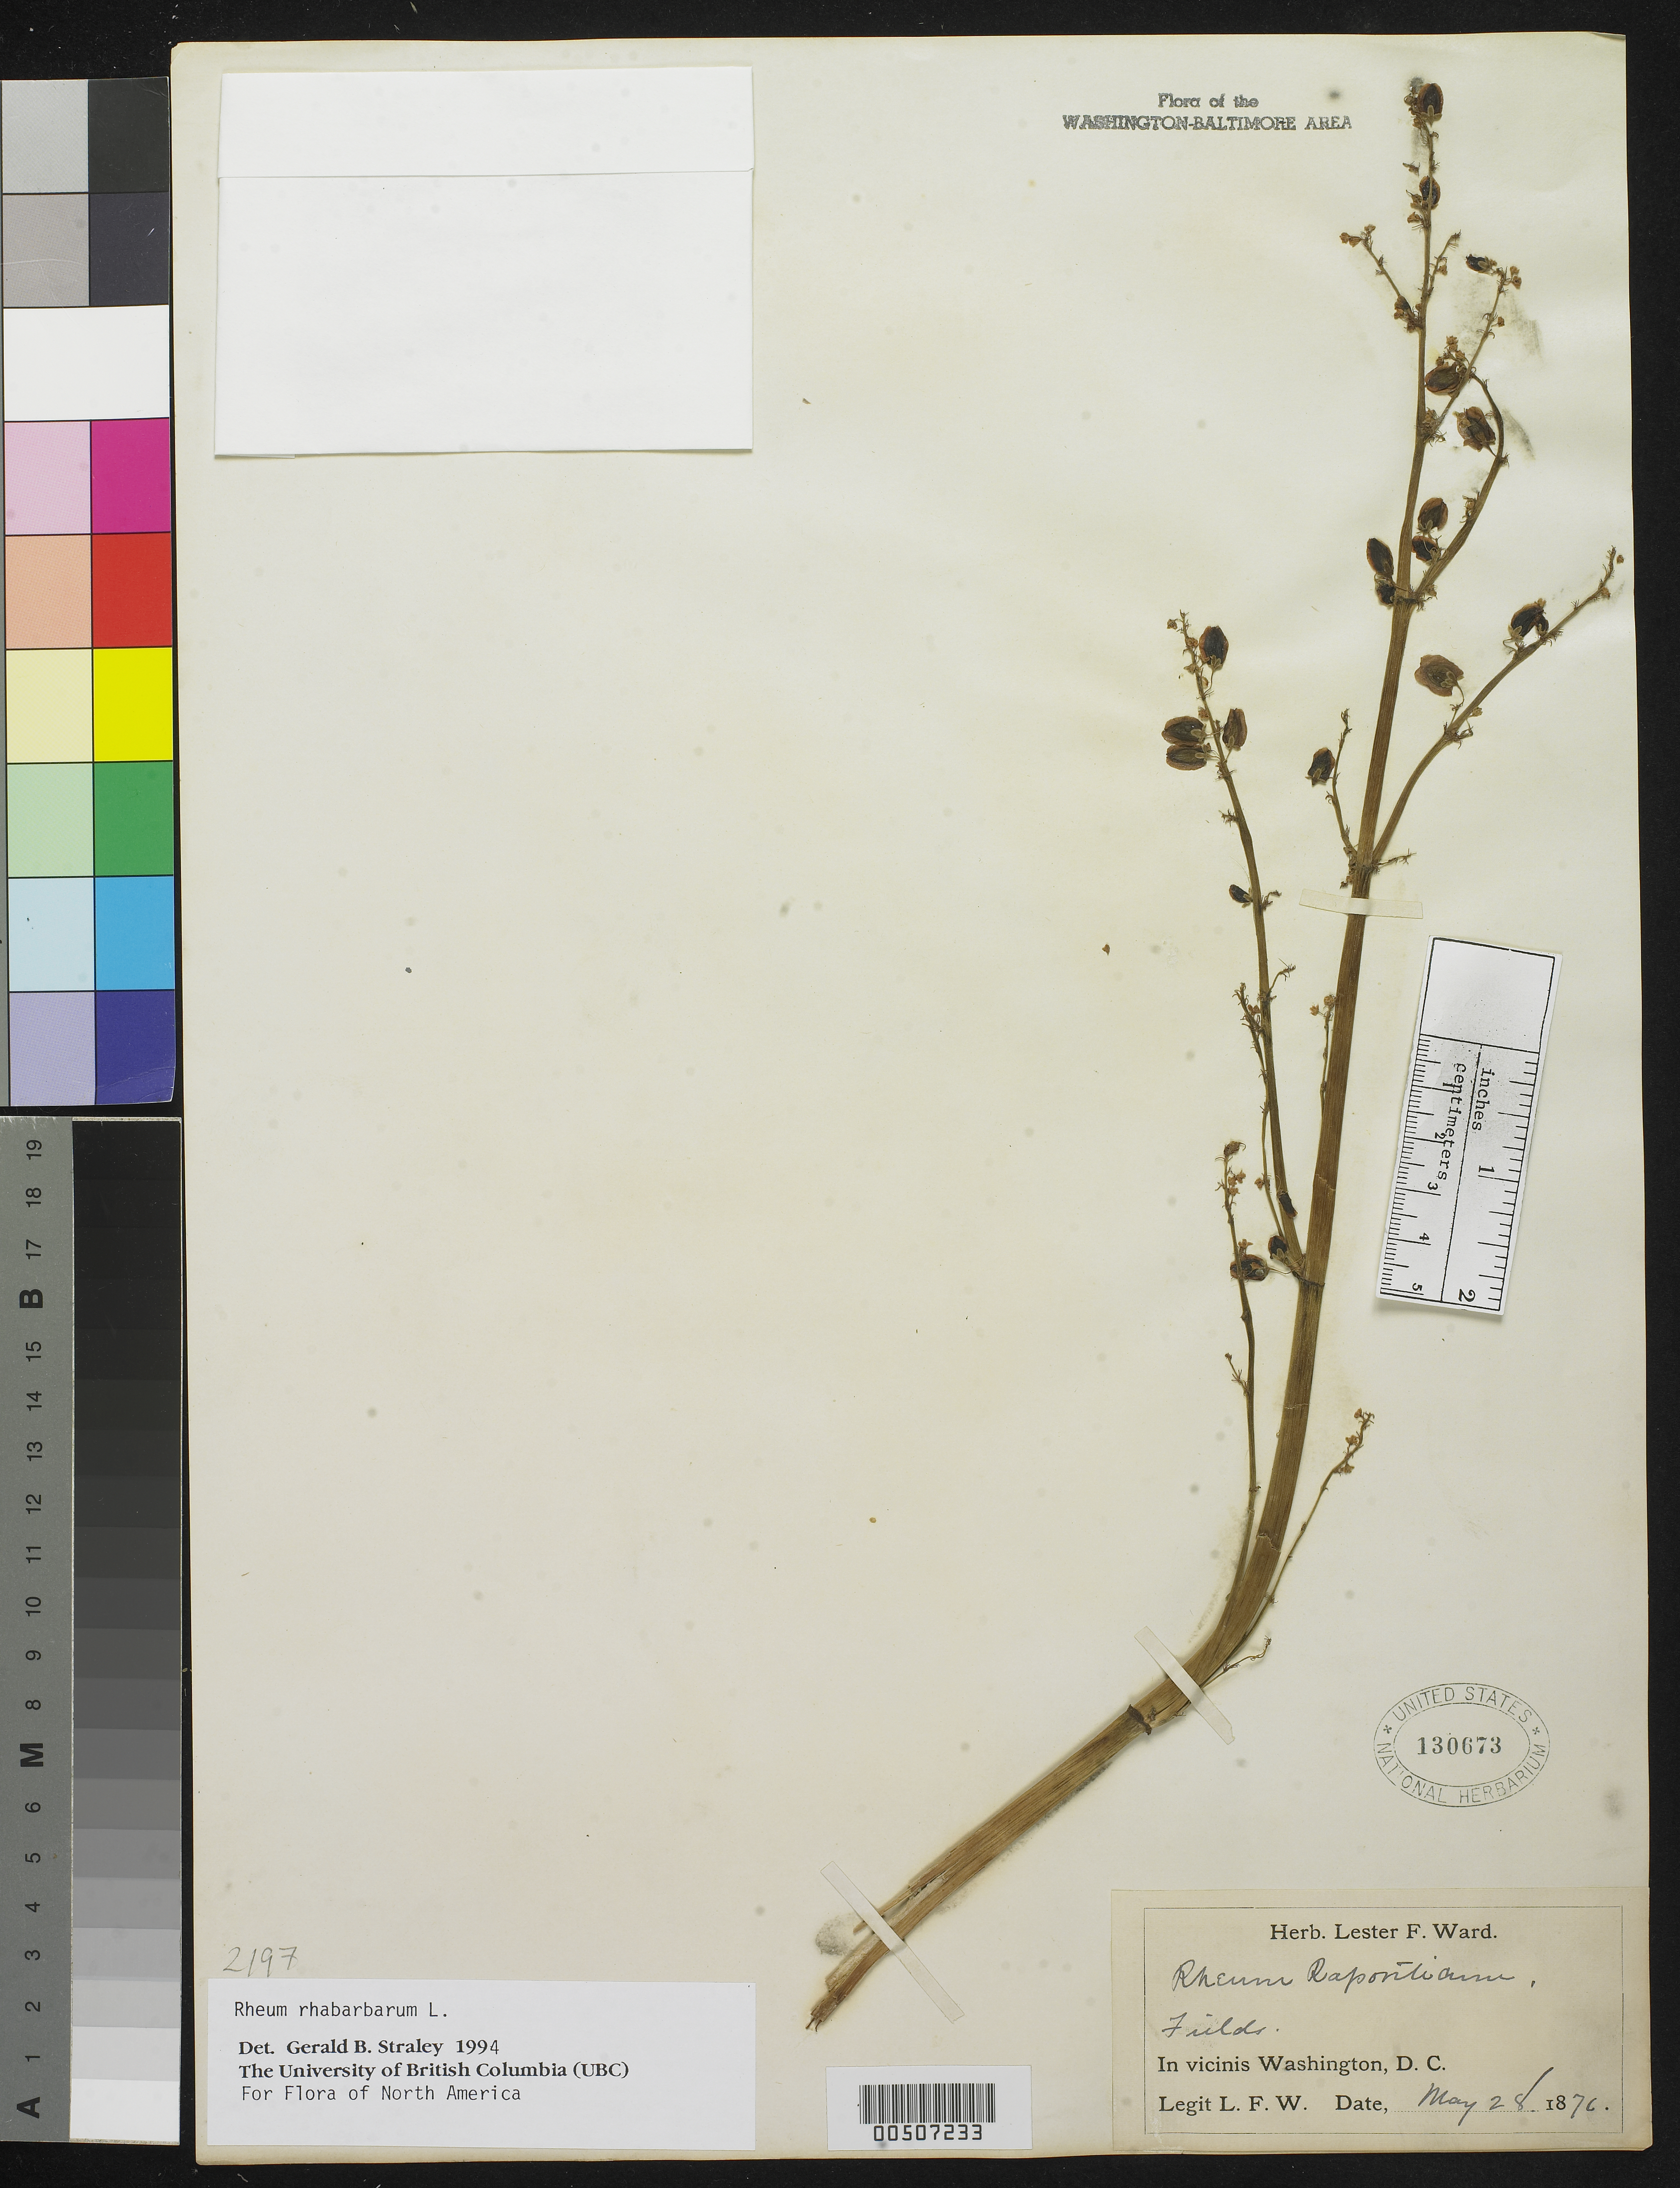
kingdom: Plantae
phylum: Tracheophyta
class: Magnoliopsida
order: Caryophyllales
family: Polygonaceae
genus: Rheum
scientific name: Rheum rhabarbarum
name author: L.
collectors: L. F. Ward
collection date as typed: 28 May 1876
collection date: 1876-05-28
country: United States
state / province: District of Columbia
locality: Washington DC vicinity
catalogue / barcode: US 130673